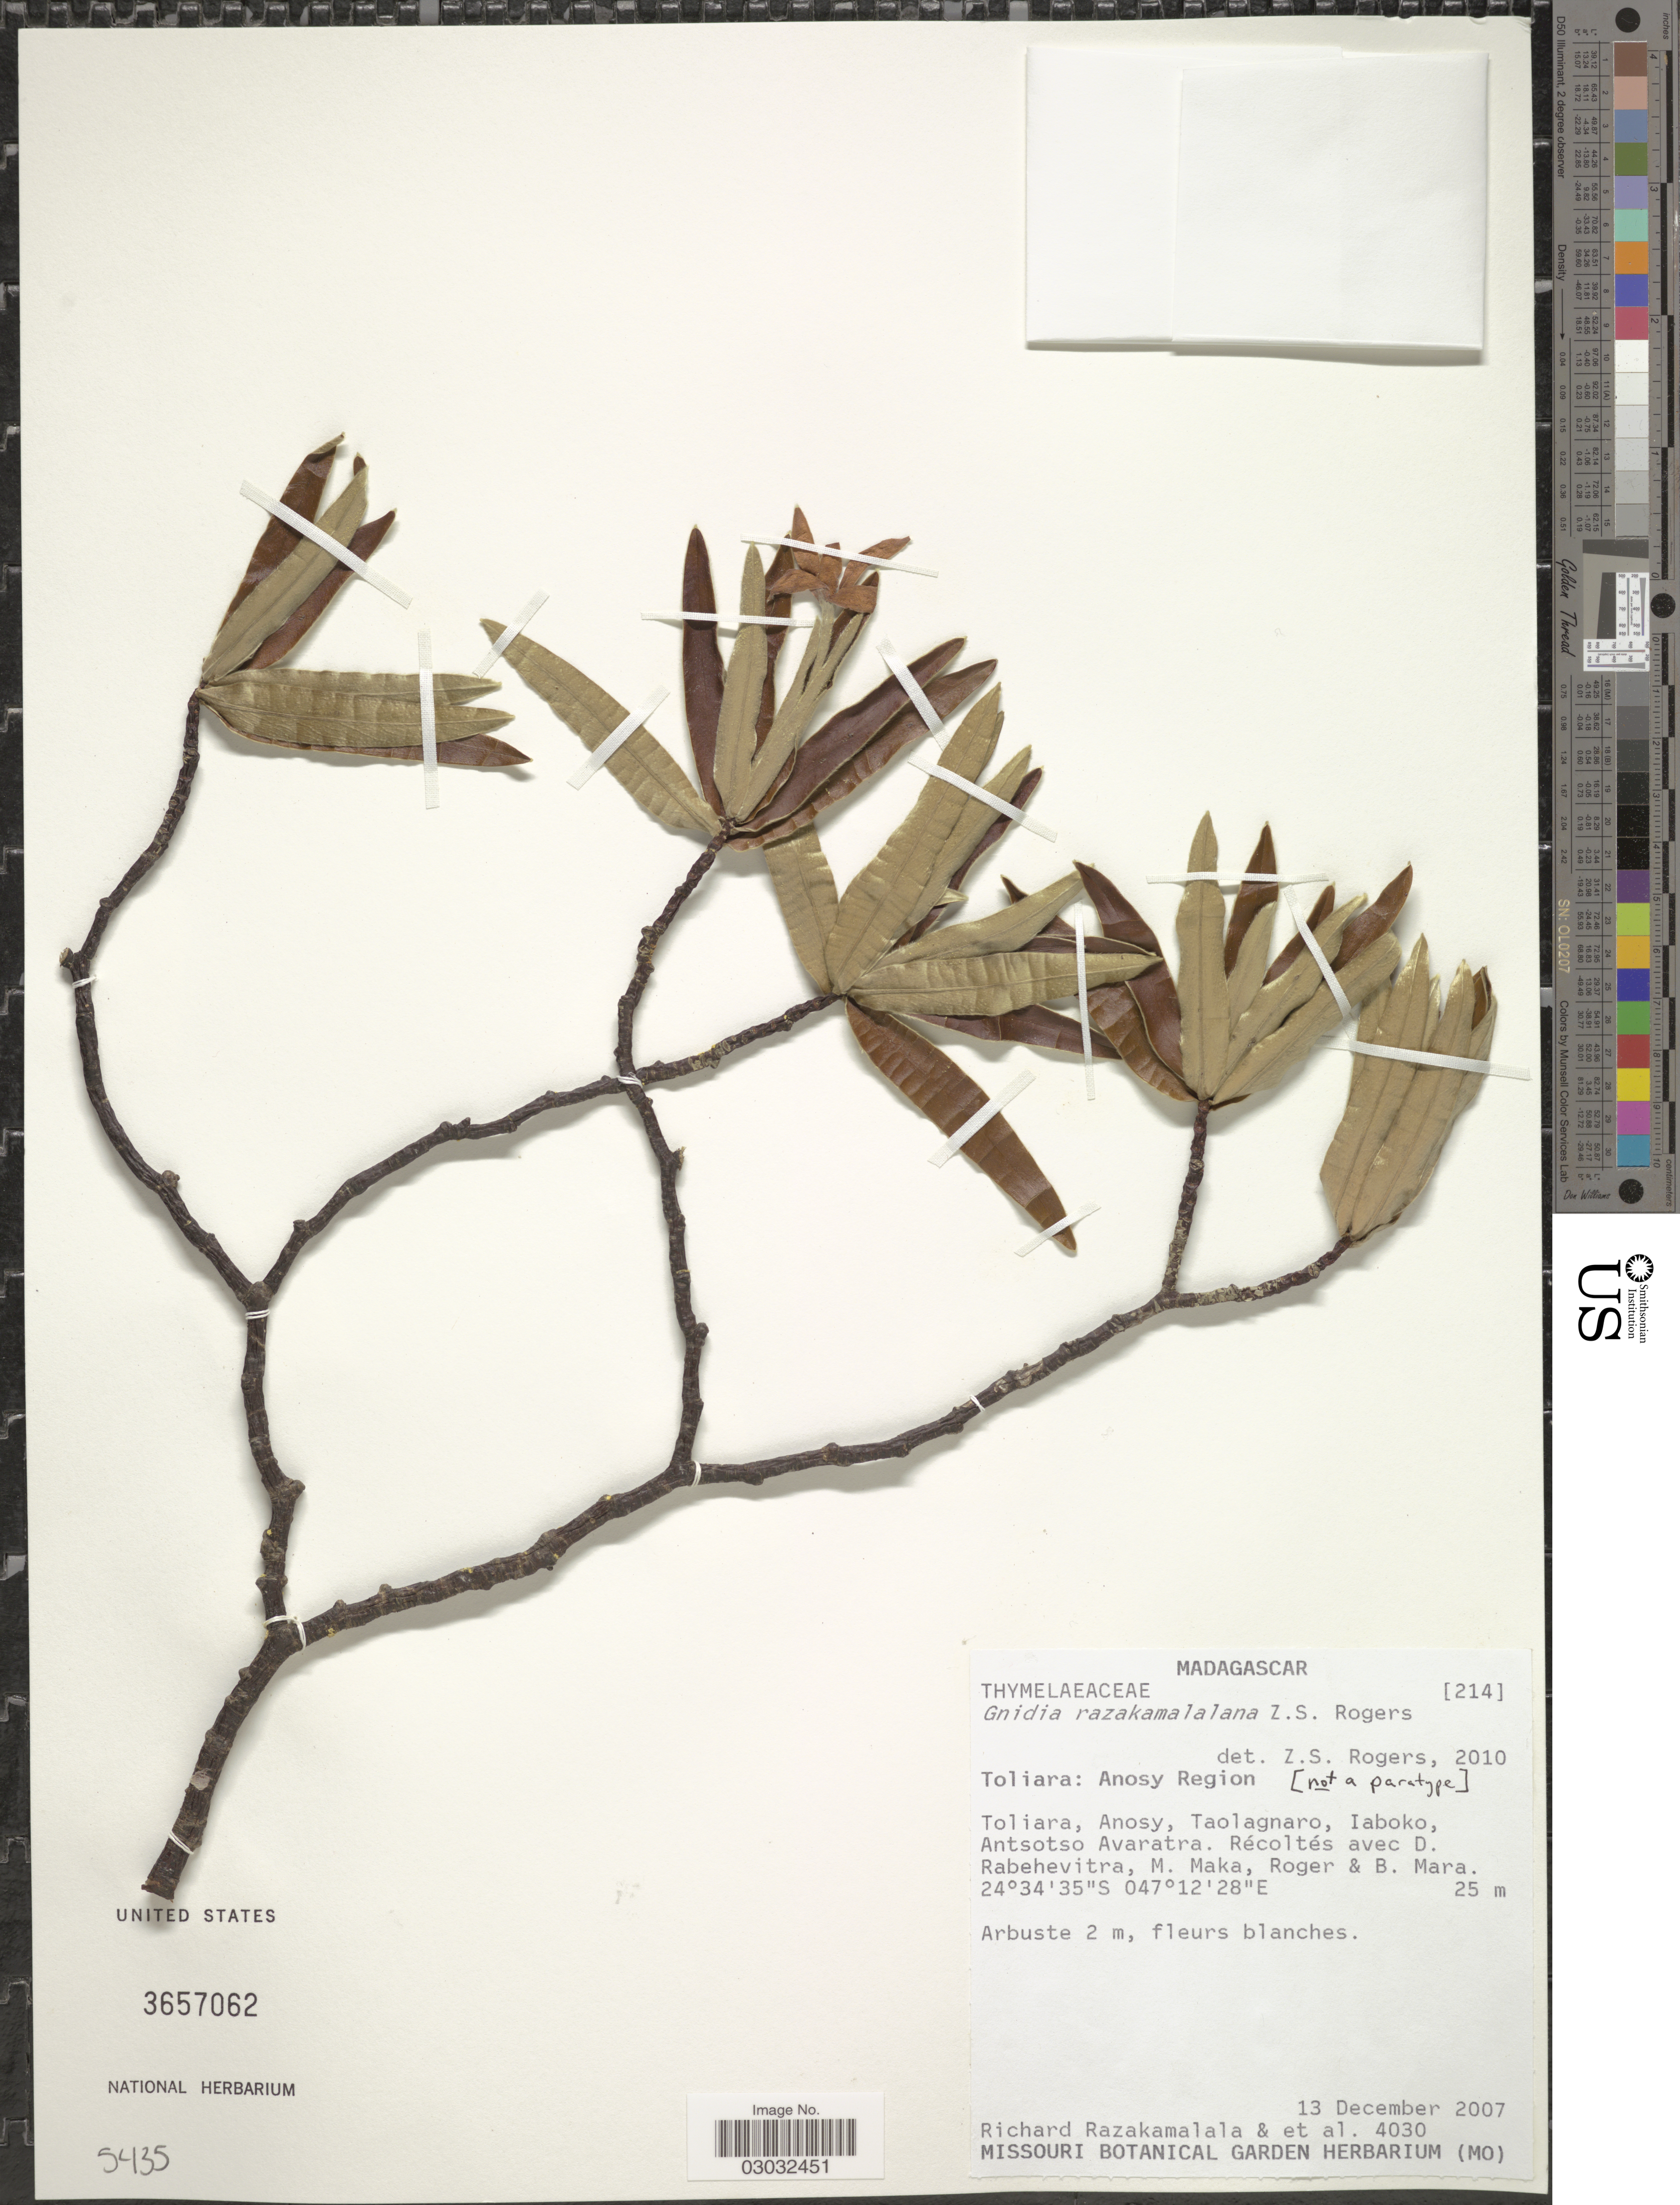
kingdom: Plantae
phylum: Tracheophyta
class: Magnoliopsida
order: Malvales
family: Thymelaeaceae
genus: Lasiosiphon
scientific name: Lasiosiphon razakamalalana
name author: (Z.S. Rogers) Boatwr. & J.C. Manning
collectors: R. Razakamalala, D. Rabehevitra, M. Maka, -. Roger & B. Mara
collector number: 4030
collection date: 2007-12-13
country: Madagascar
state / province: Anosy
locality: Anosy Region. Toliara, Anosy, Taolagnaro, Iaboko, Antsotso Avaratra.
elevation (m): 25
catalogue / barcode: US 3657062